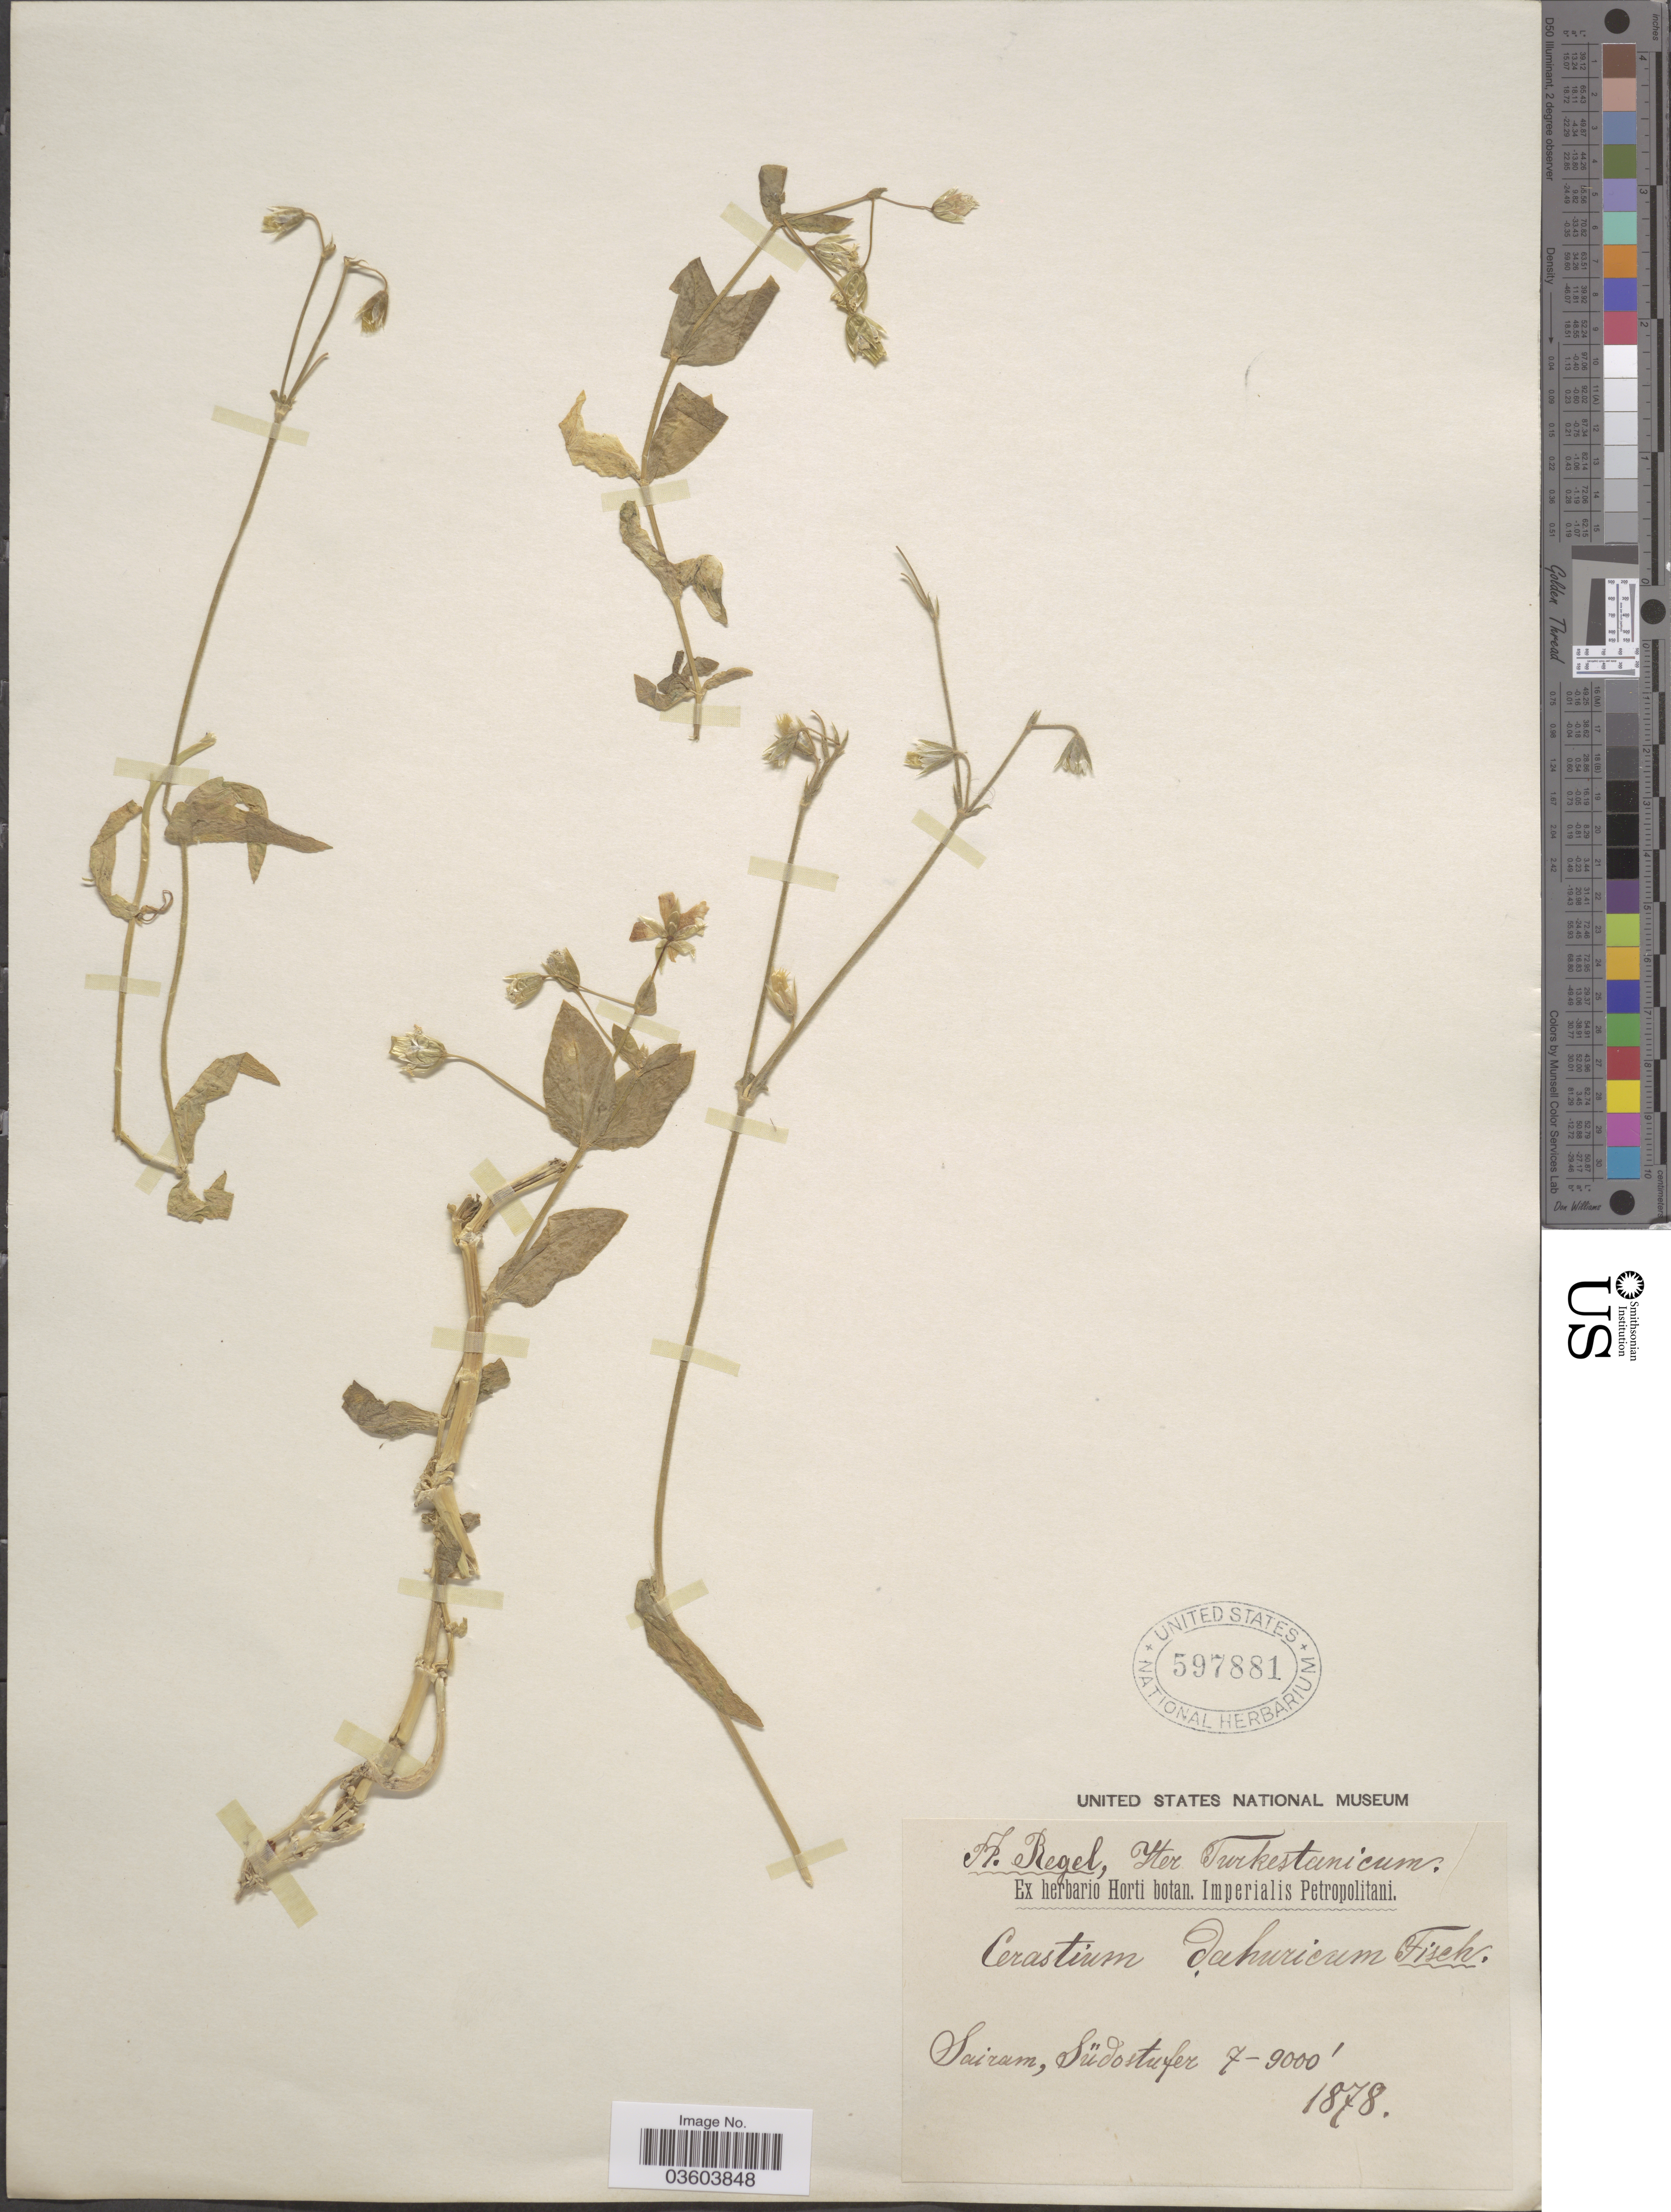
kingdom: Plantae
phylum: Tracheophyta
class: Magnoliopsida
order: Caryophyllales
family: Caryophyllaceae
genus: Cerastium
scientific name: Cerastium davuricum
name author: Fisch. ex Spreng.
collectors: Regel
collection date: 1878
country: Kazakhstan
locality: Turkestanicum. Sairam, Südostufer.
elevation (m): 2134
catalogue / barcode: US 597881